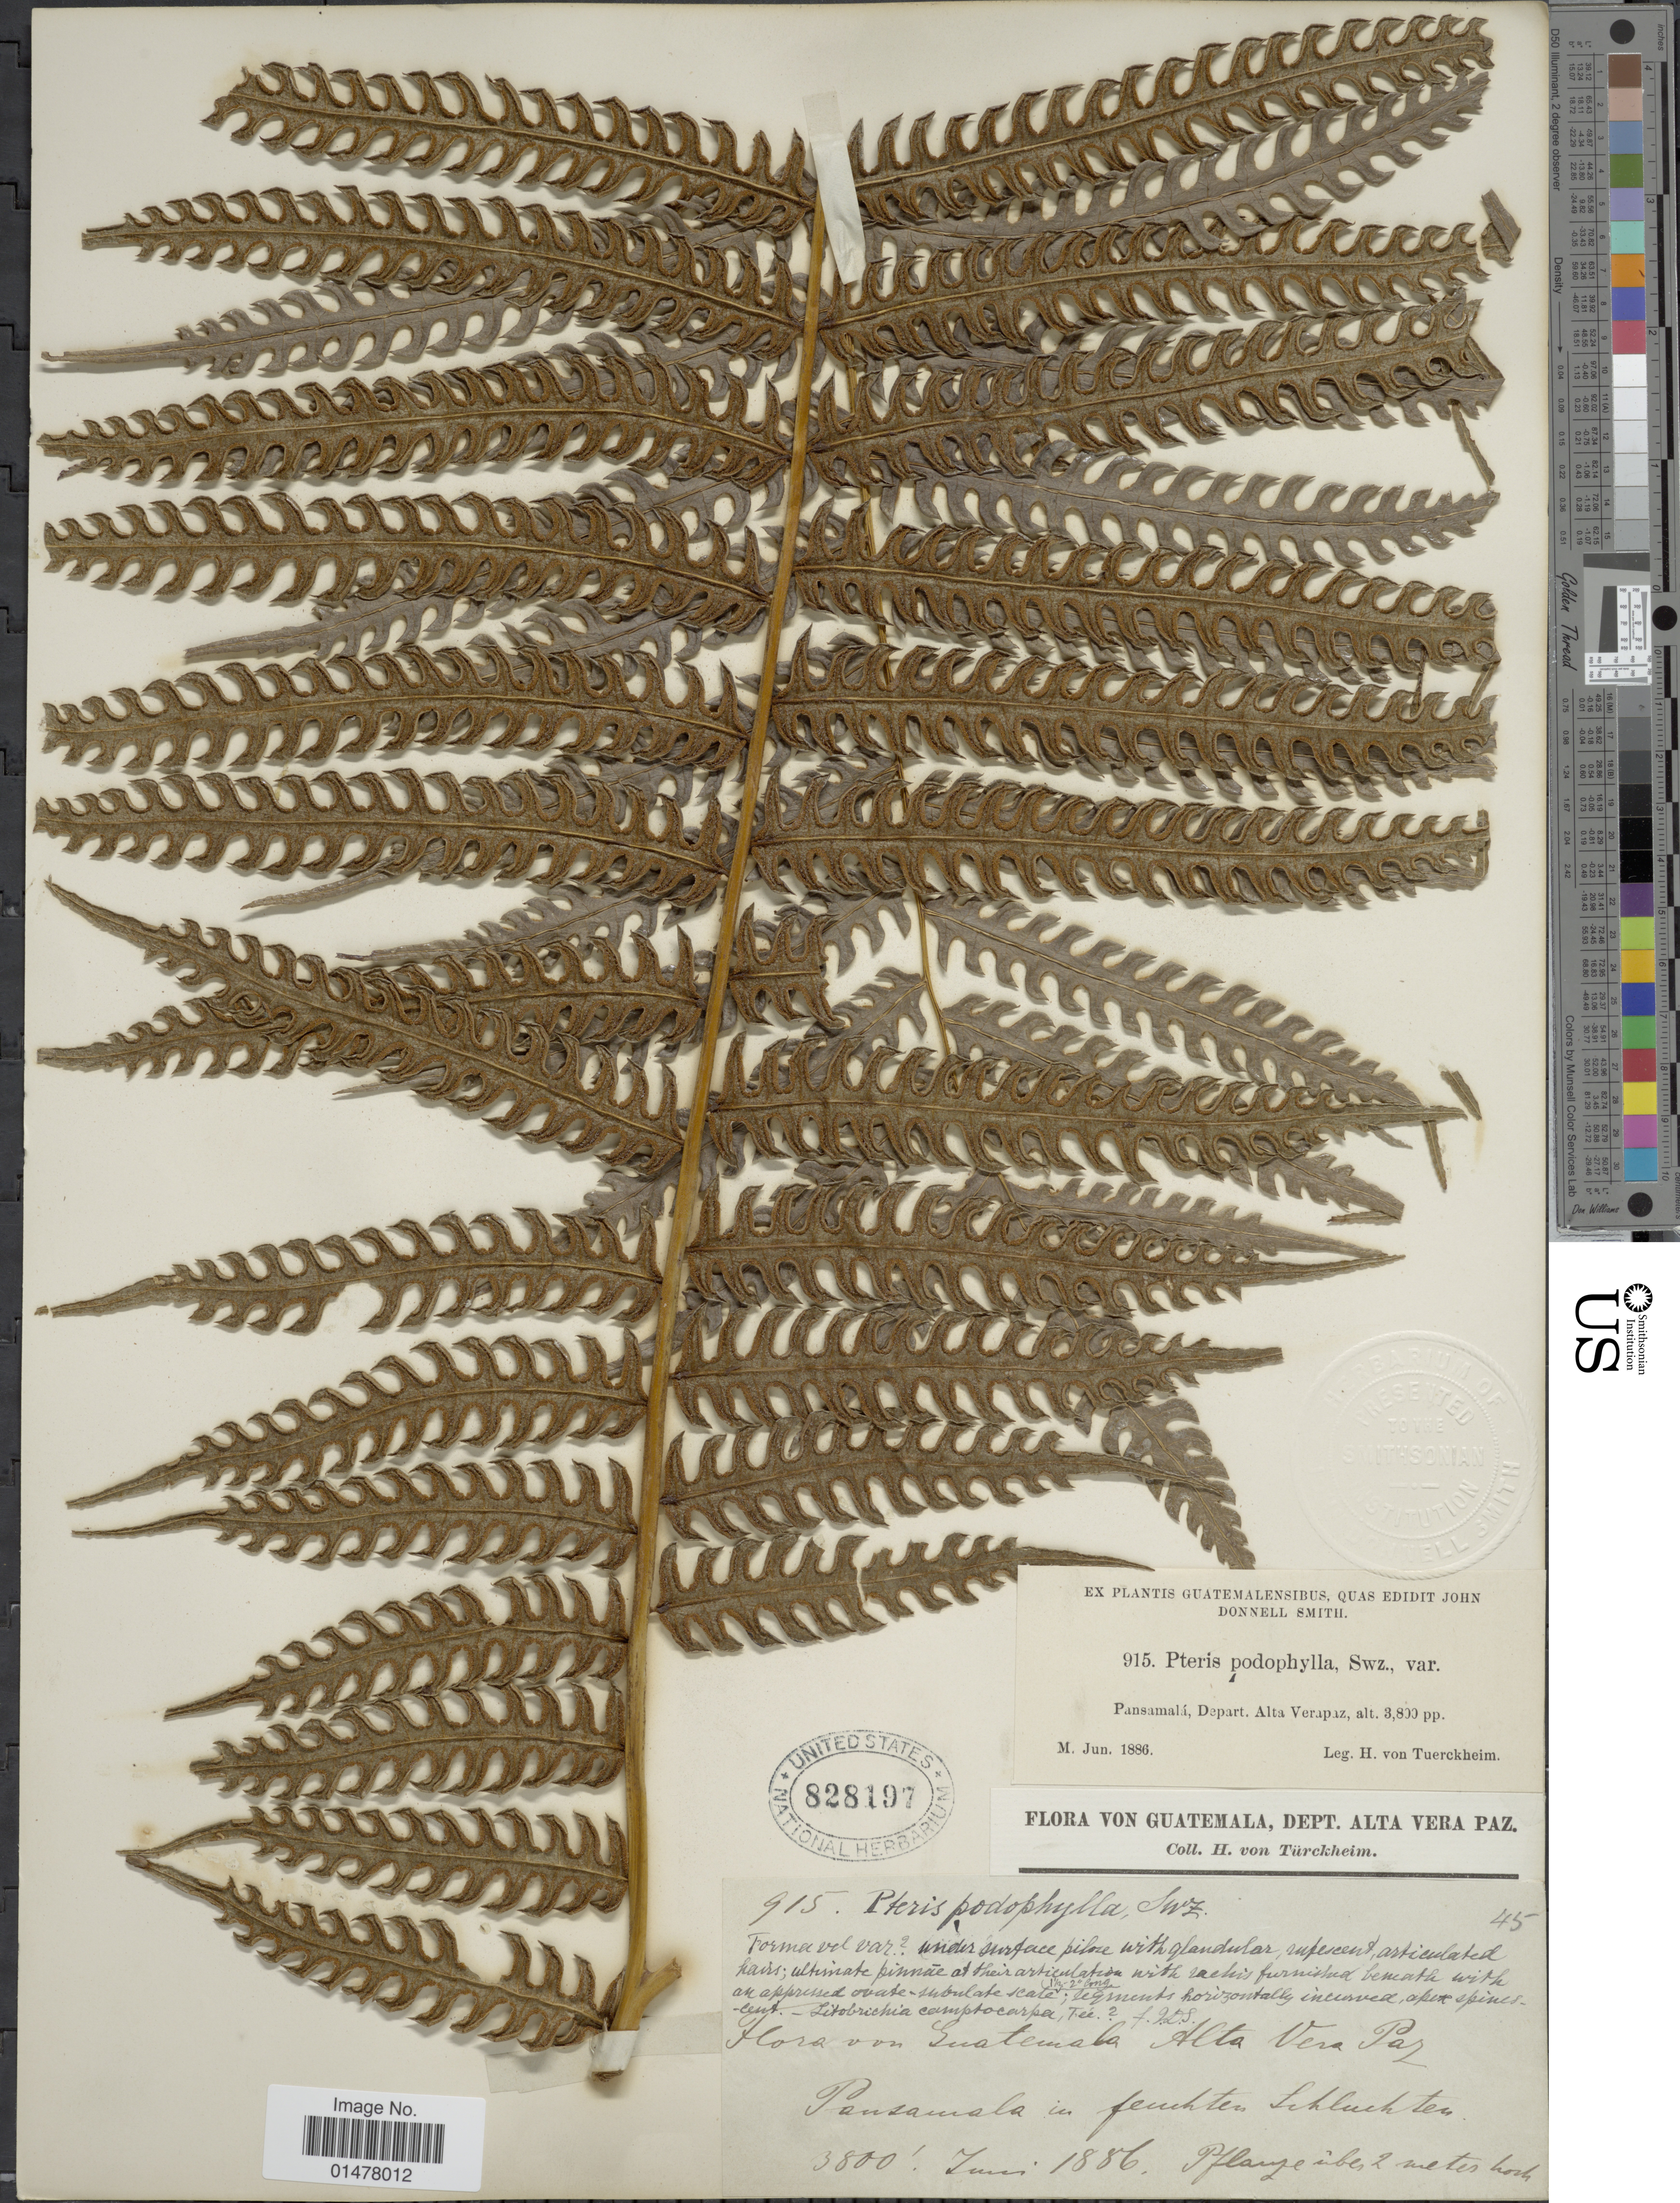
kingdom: Plantae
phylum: Tracheophyta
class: Polypodiopsida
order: Polypodiales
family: Pteridaceae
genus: Pteris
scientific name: Pteris podophylla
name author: Sw.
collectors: H. von Tuerckheim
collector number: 915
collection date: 1886-06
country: Guatemala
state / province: Alta Verapaz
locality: Pansamalá, depart. Alta Verapaz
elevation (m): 1158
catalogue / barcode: US 828197